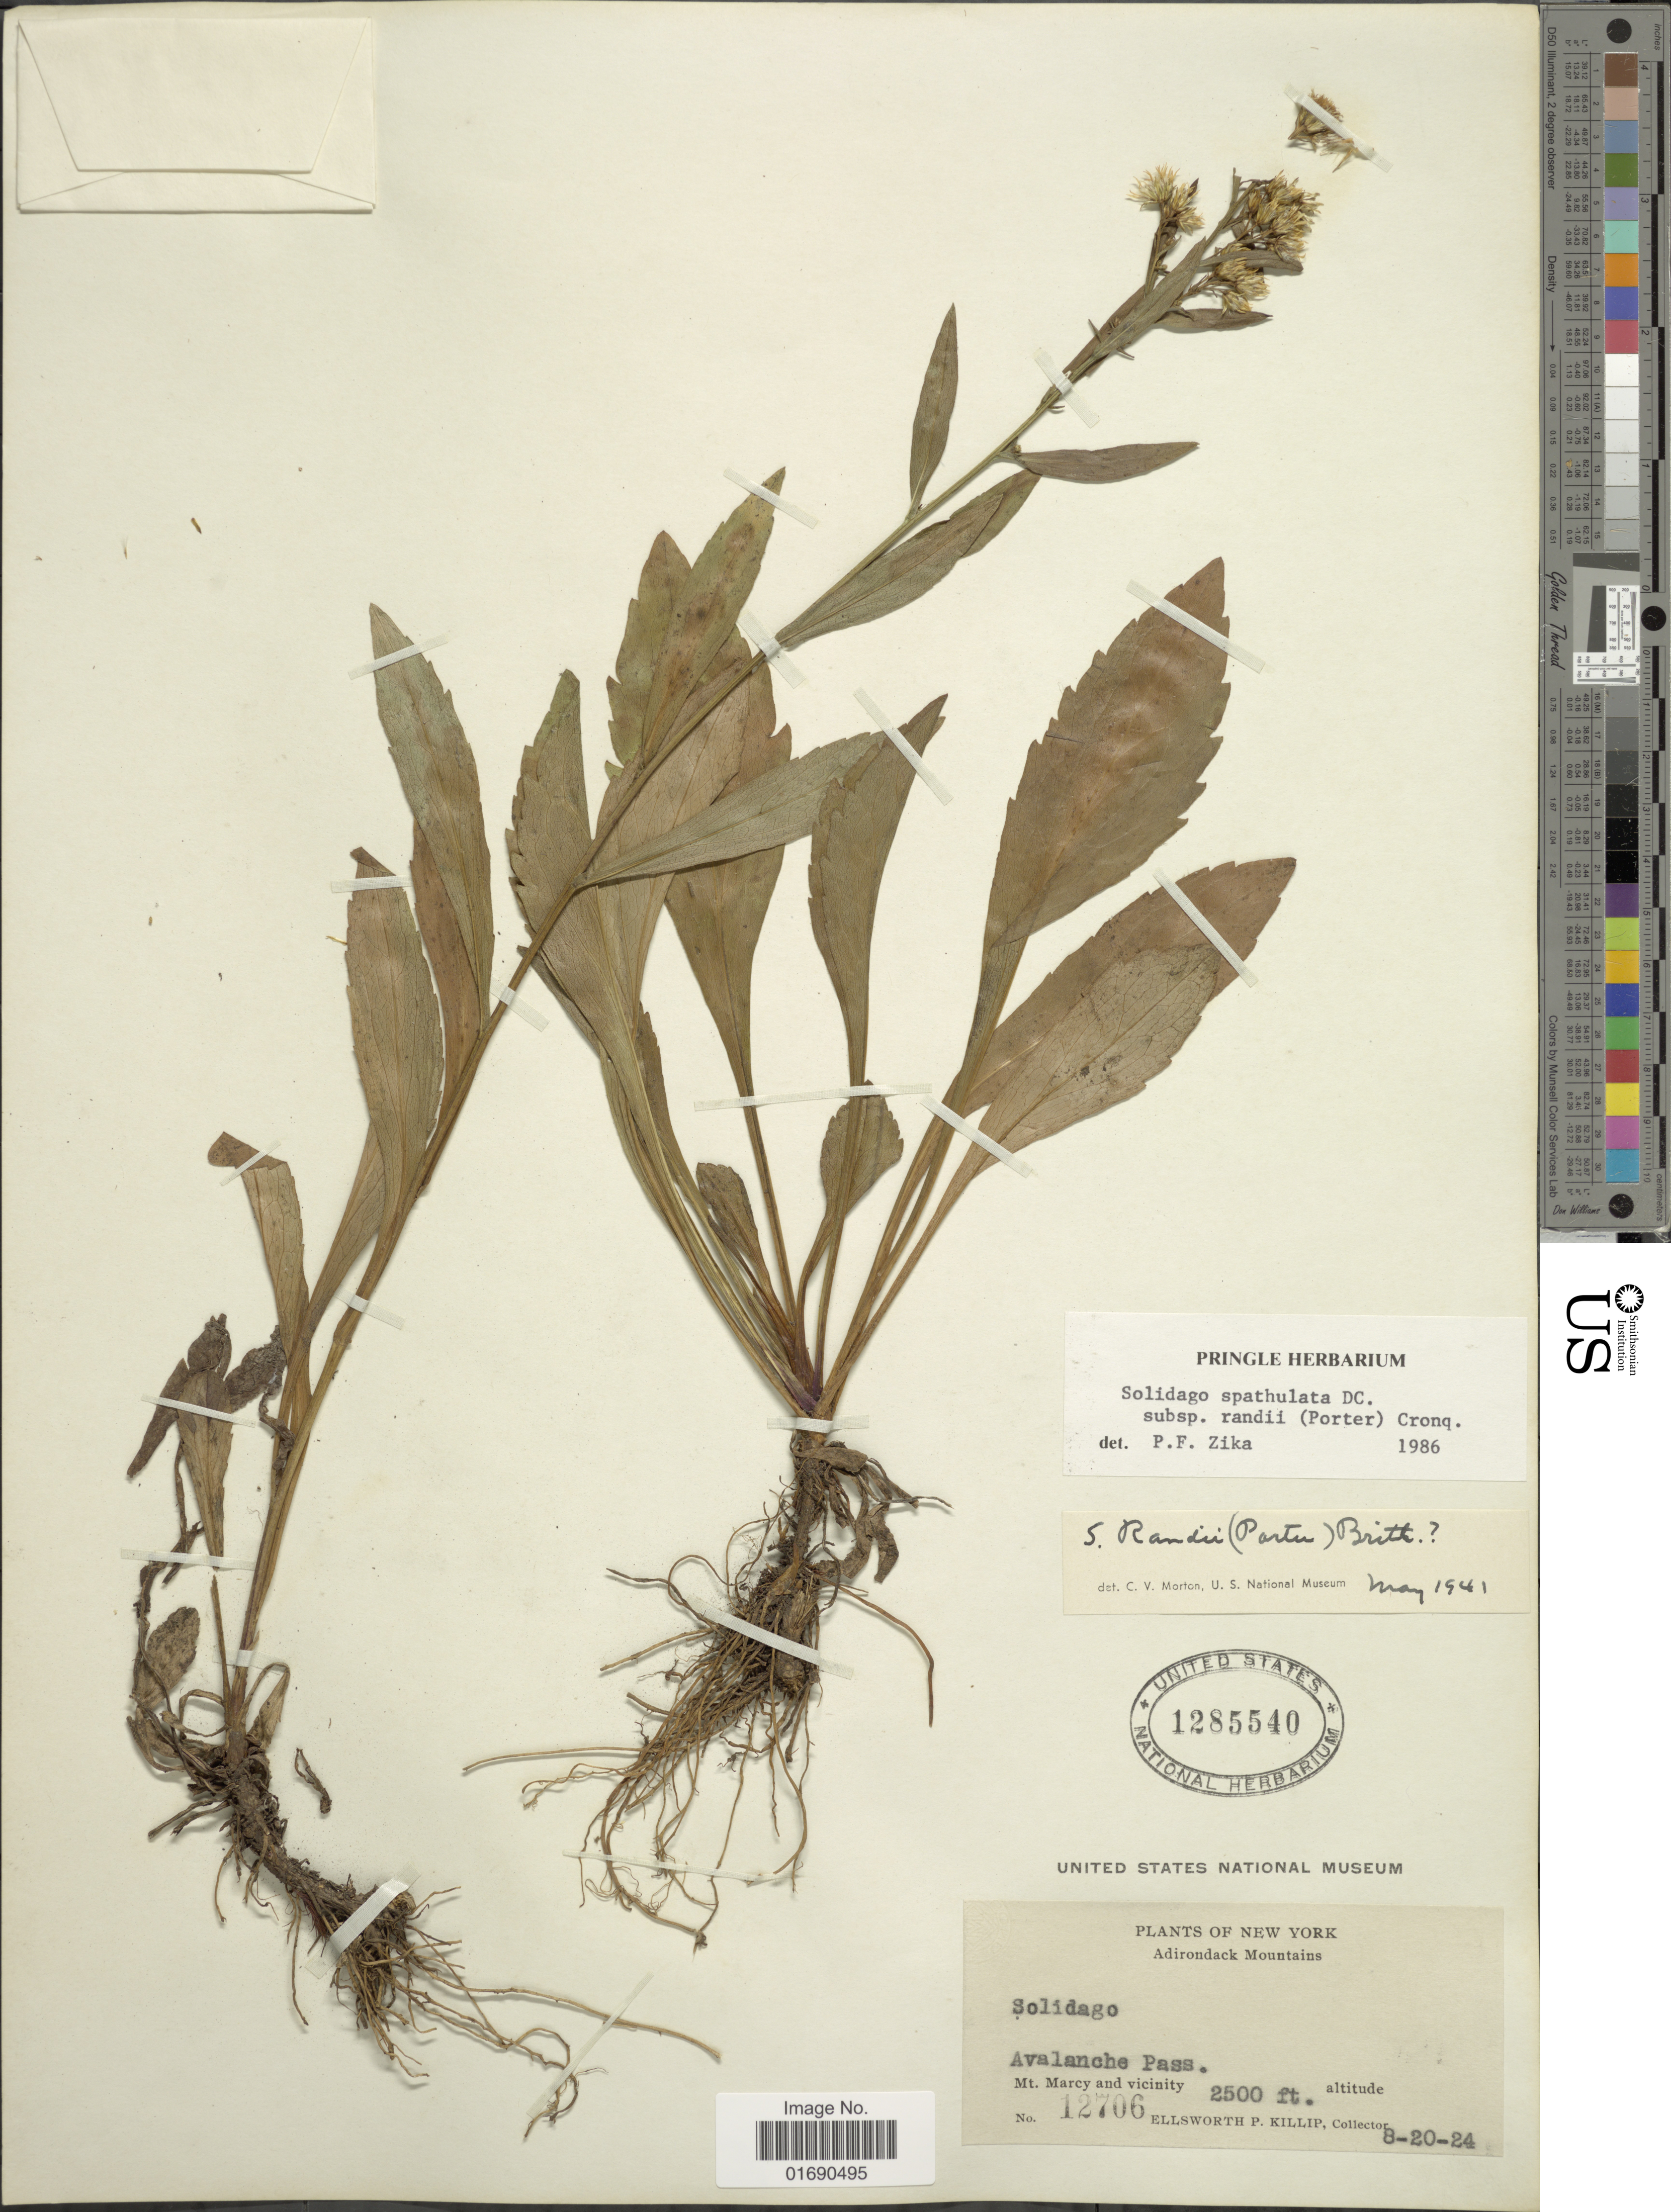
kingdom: Plantae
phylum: Tracheophyta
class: Magnoliopsida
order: Asterales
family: Asteraceae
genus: Solidago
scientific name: Solidago randii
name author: (Porter) Britton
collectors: E. P. Killip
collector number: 12706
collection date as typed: Transcribed d/m/y: 20/8/24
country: United States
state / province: New York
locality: Adirondack Mountains, Avalanche Pass, Mt. marcy and vicinity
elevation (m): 762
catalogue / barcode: US 1285540